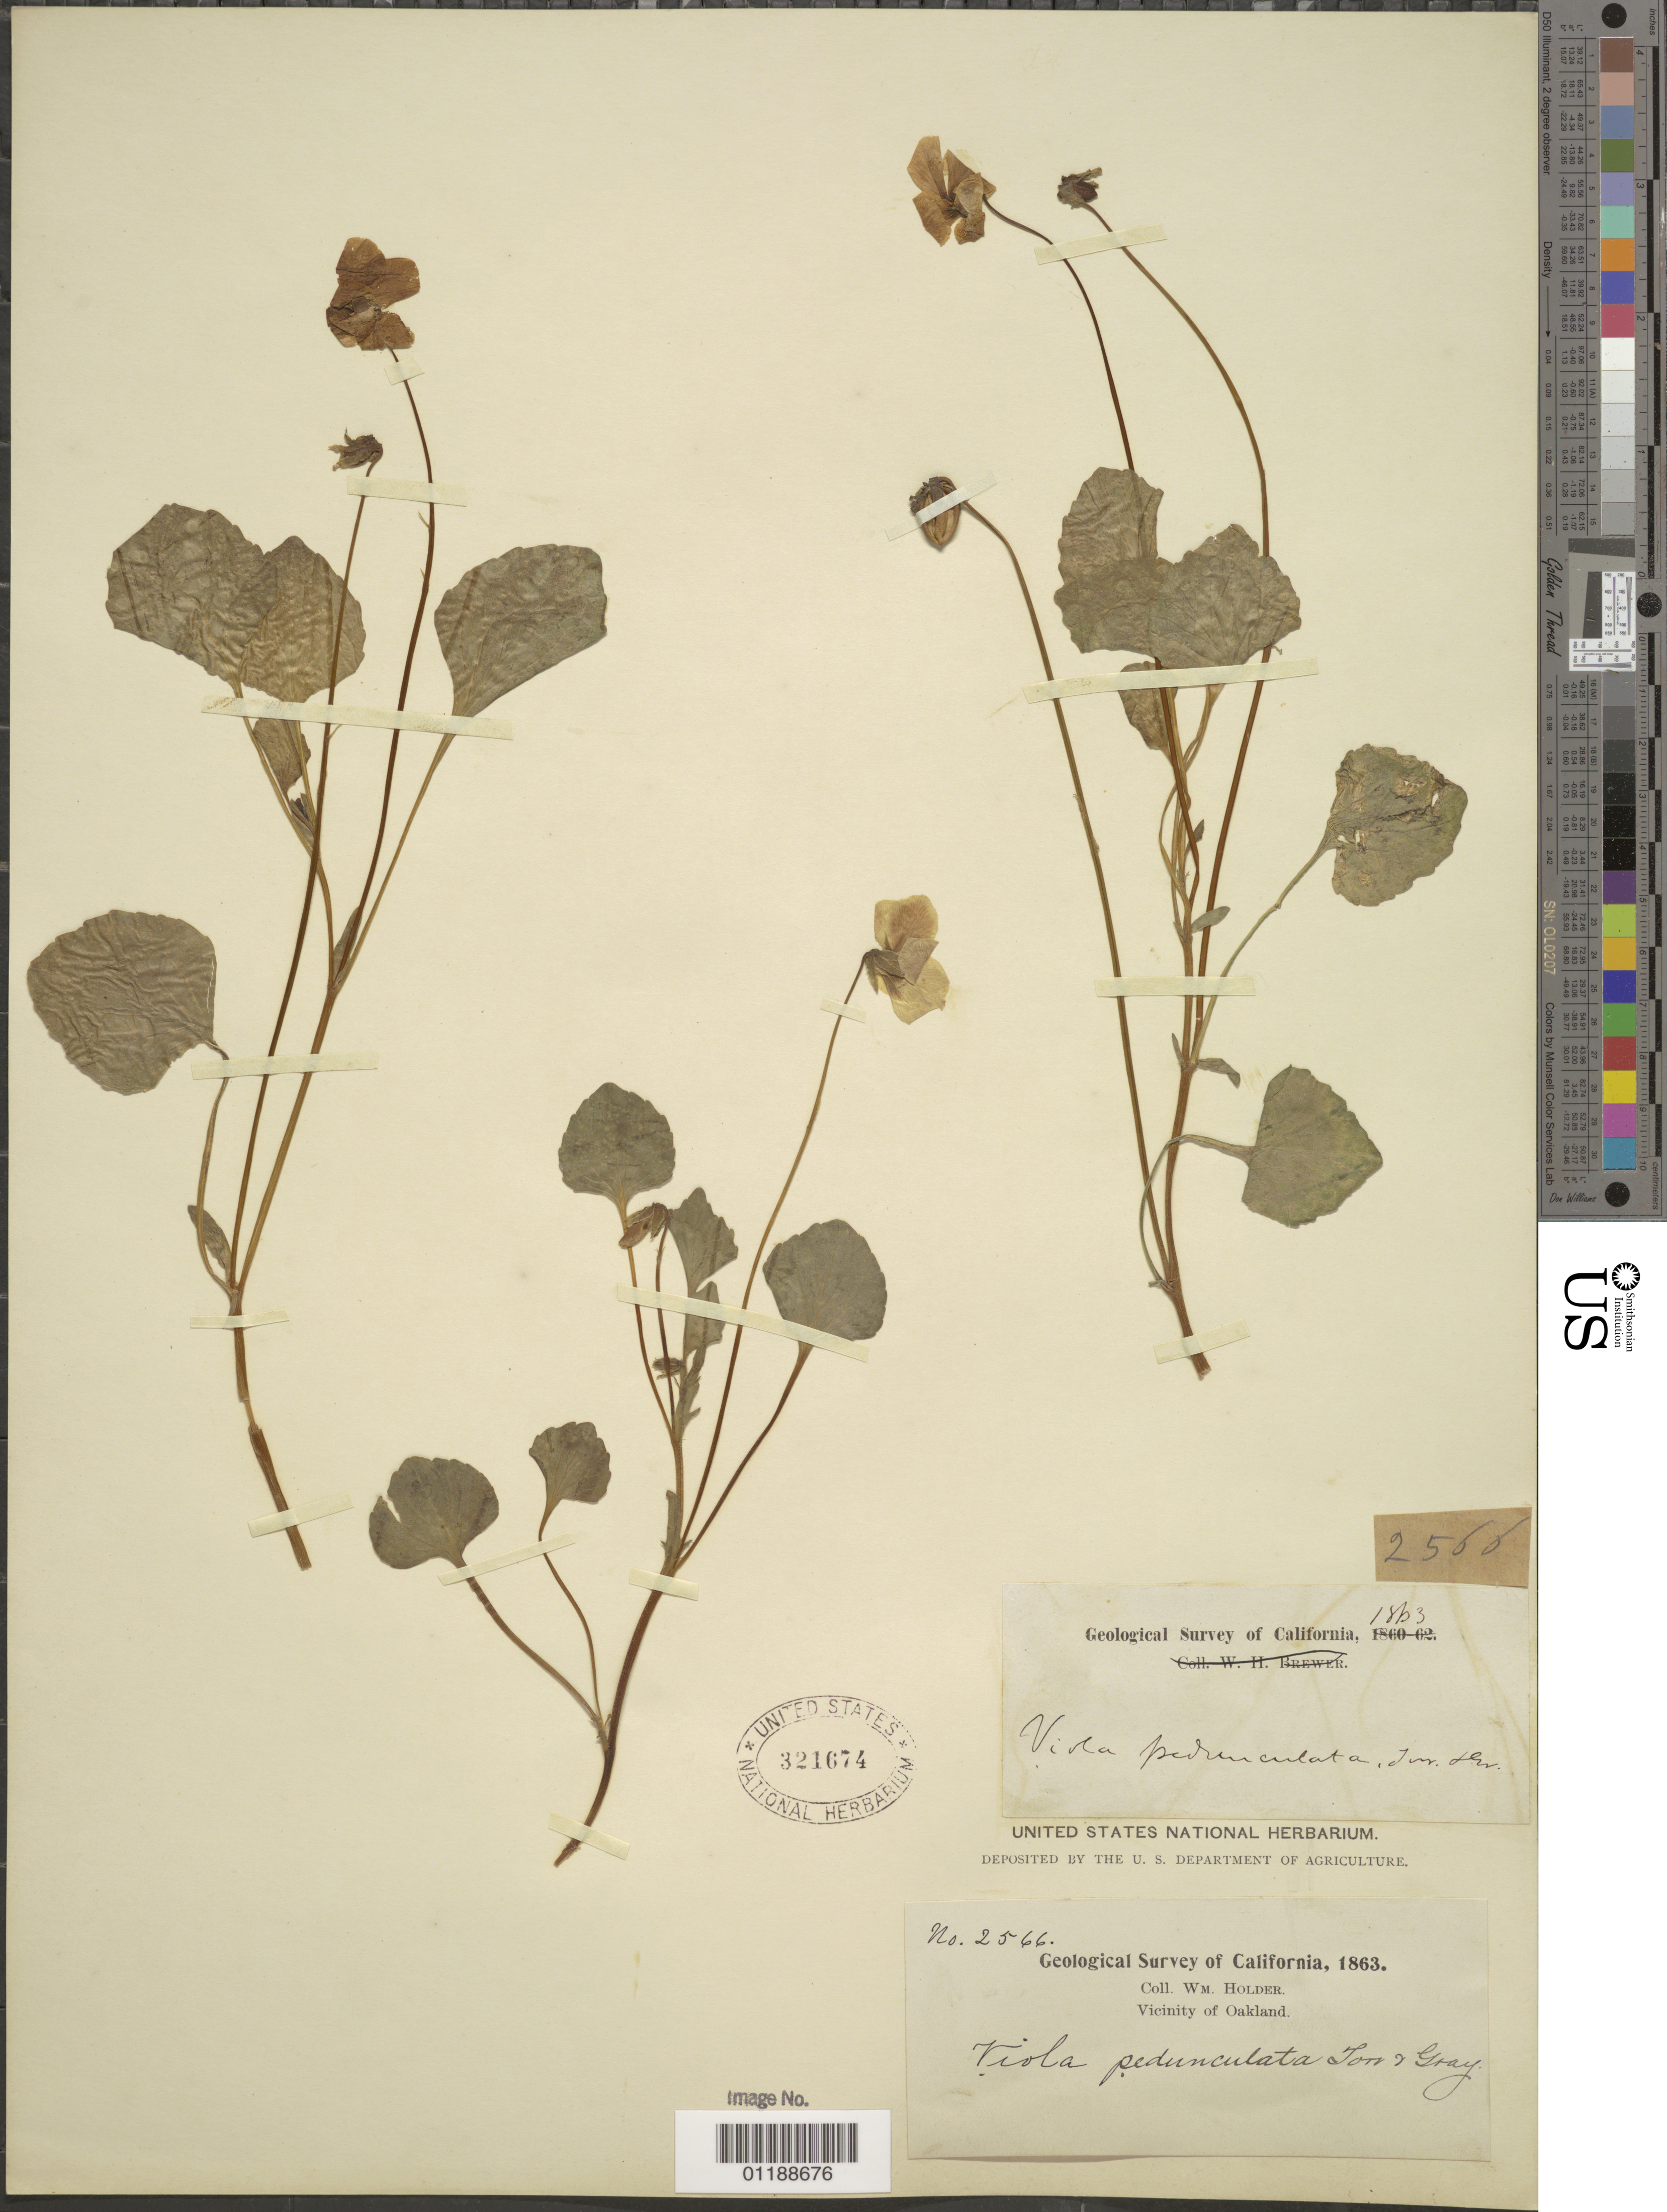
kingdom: Plantae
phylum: Tracheophyta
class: Magnoliopsida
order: Malpighiales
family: Violaceae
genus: Viola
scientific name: Viola pedunculata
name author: Torr. & A. Gray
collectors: W. Holder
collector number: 2566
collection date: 1863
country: United States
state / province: California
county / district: Alameda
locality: Vicinity of Oakland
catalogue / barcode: US 321674